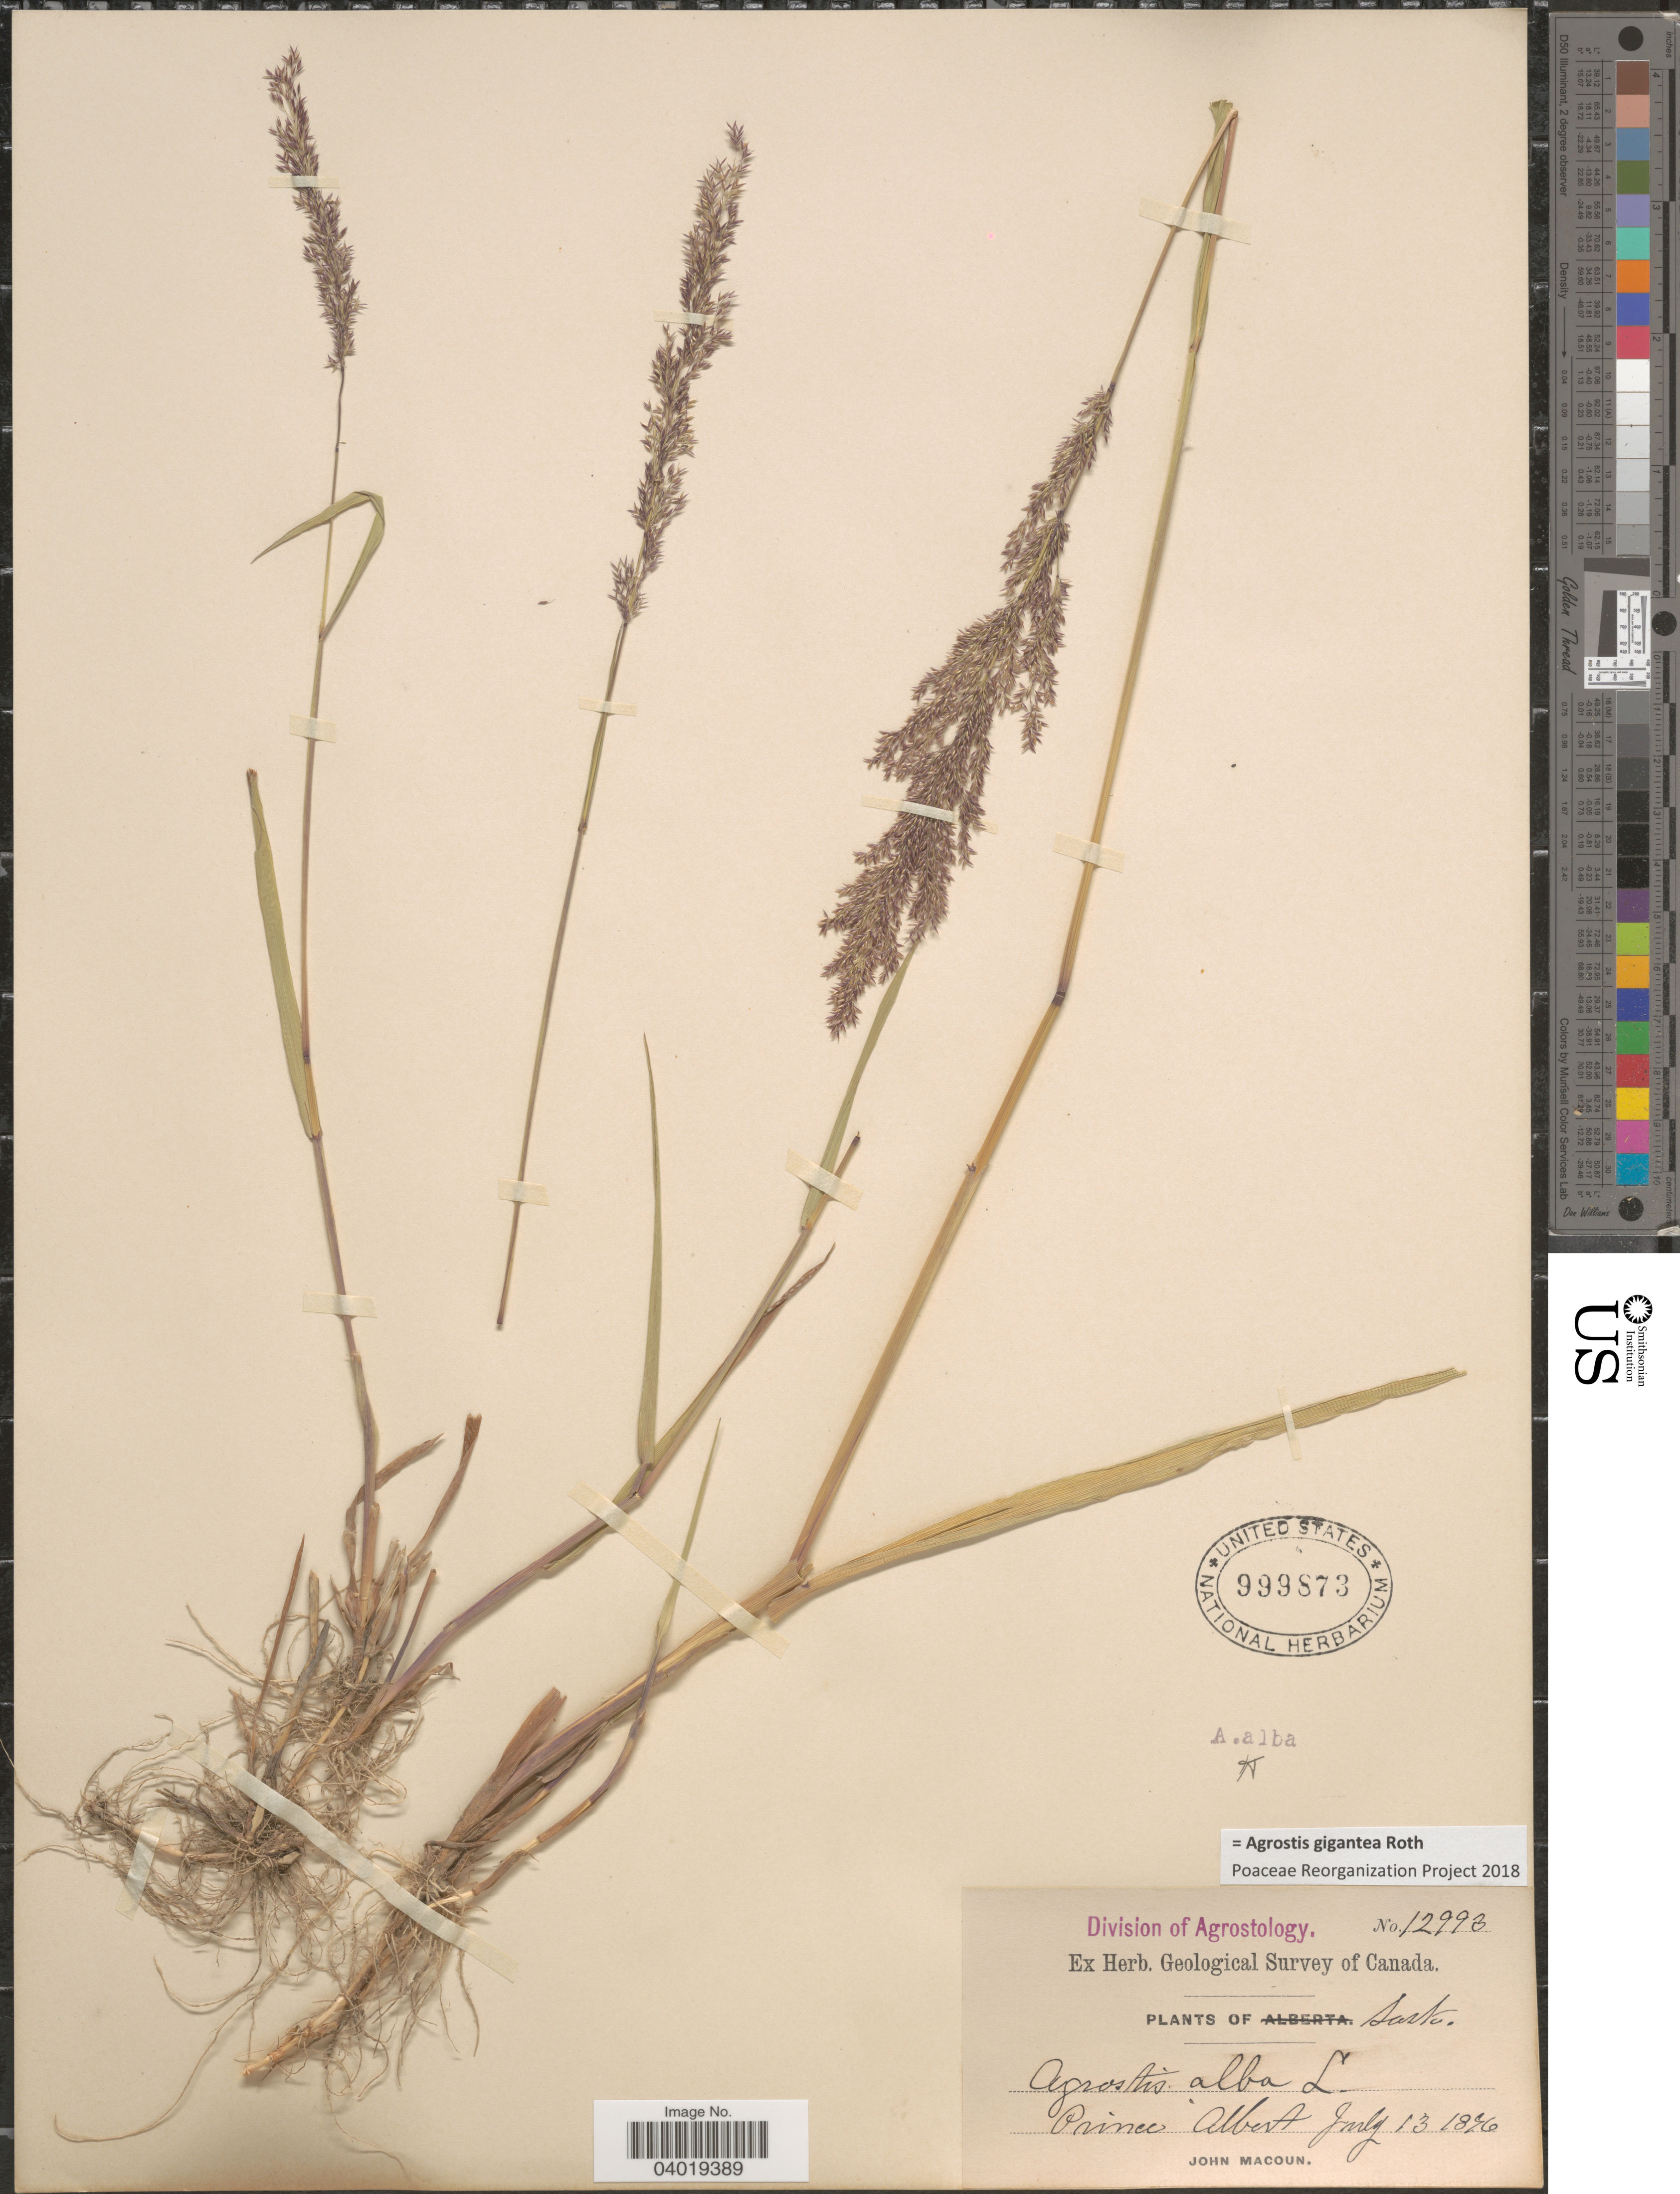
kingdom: Plantae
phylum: Tracheophyta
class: Liliopsida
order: Poales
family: Poaceae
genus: Agrostis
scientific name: Agrostis gigantea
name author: Roth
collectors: J. Macoun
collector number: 12993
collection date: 1896-07-13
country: Canada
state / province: Saskatchewan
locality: Prince Albert.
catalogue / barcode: US 999873